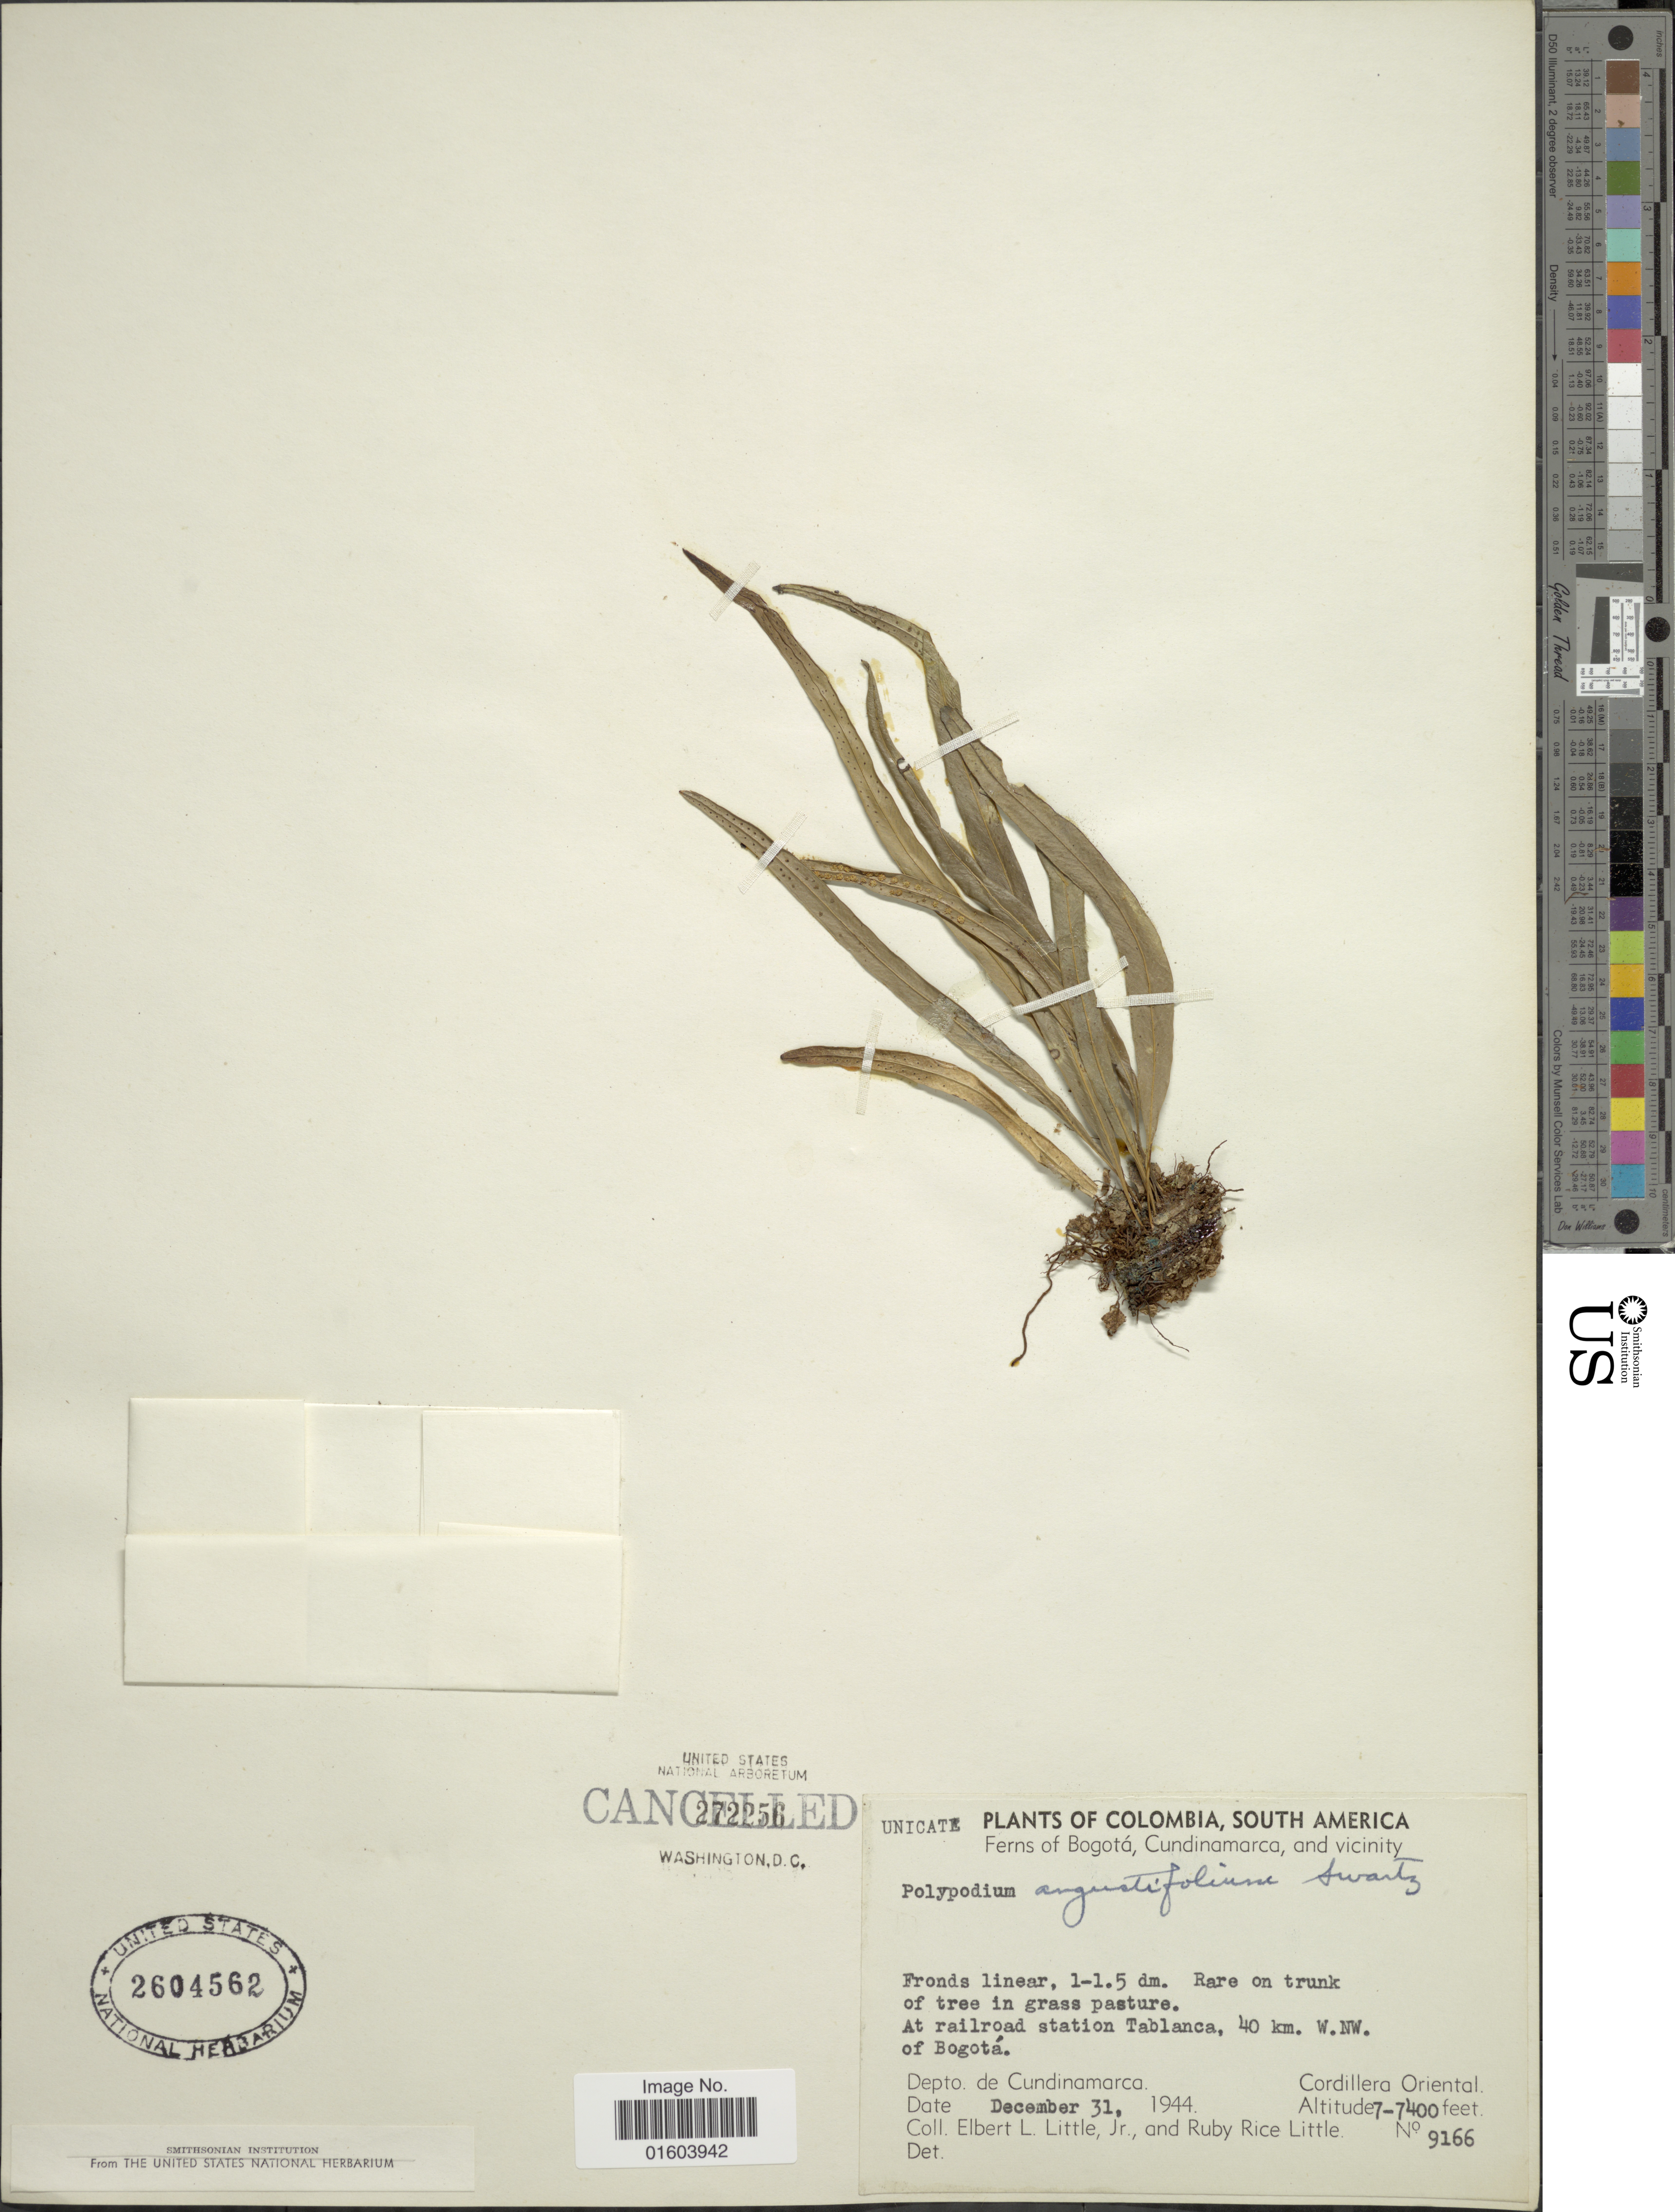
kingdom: Plantae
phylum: Tracheophyta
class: Polypodiopsida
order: Polypodiales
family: Polypodiaceae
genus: Campyloneurum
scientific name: Campyloneurum angustifolium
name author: (Sw.) Fée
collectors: E. L. Little & R. R. Little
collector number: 9166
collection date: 1944-12-31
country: Colombia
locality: Bogota, Cundinamarca, and vicinity, At railroad station Tablanca, 40 km. W. NW. of Bogota.Dep. Cundinamarca, Cordillera Oriental.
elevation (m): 2134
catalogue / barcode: US 604562